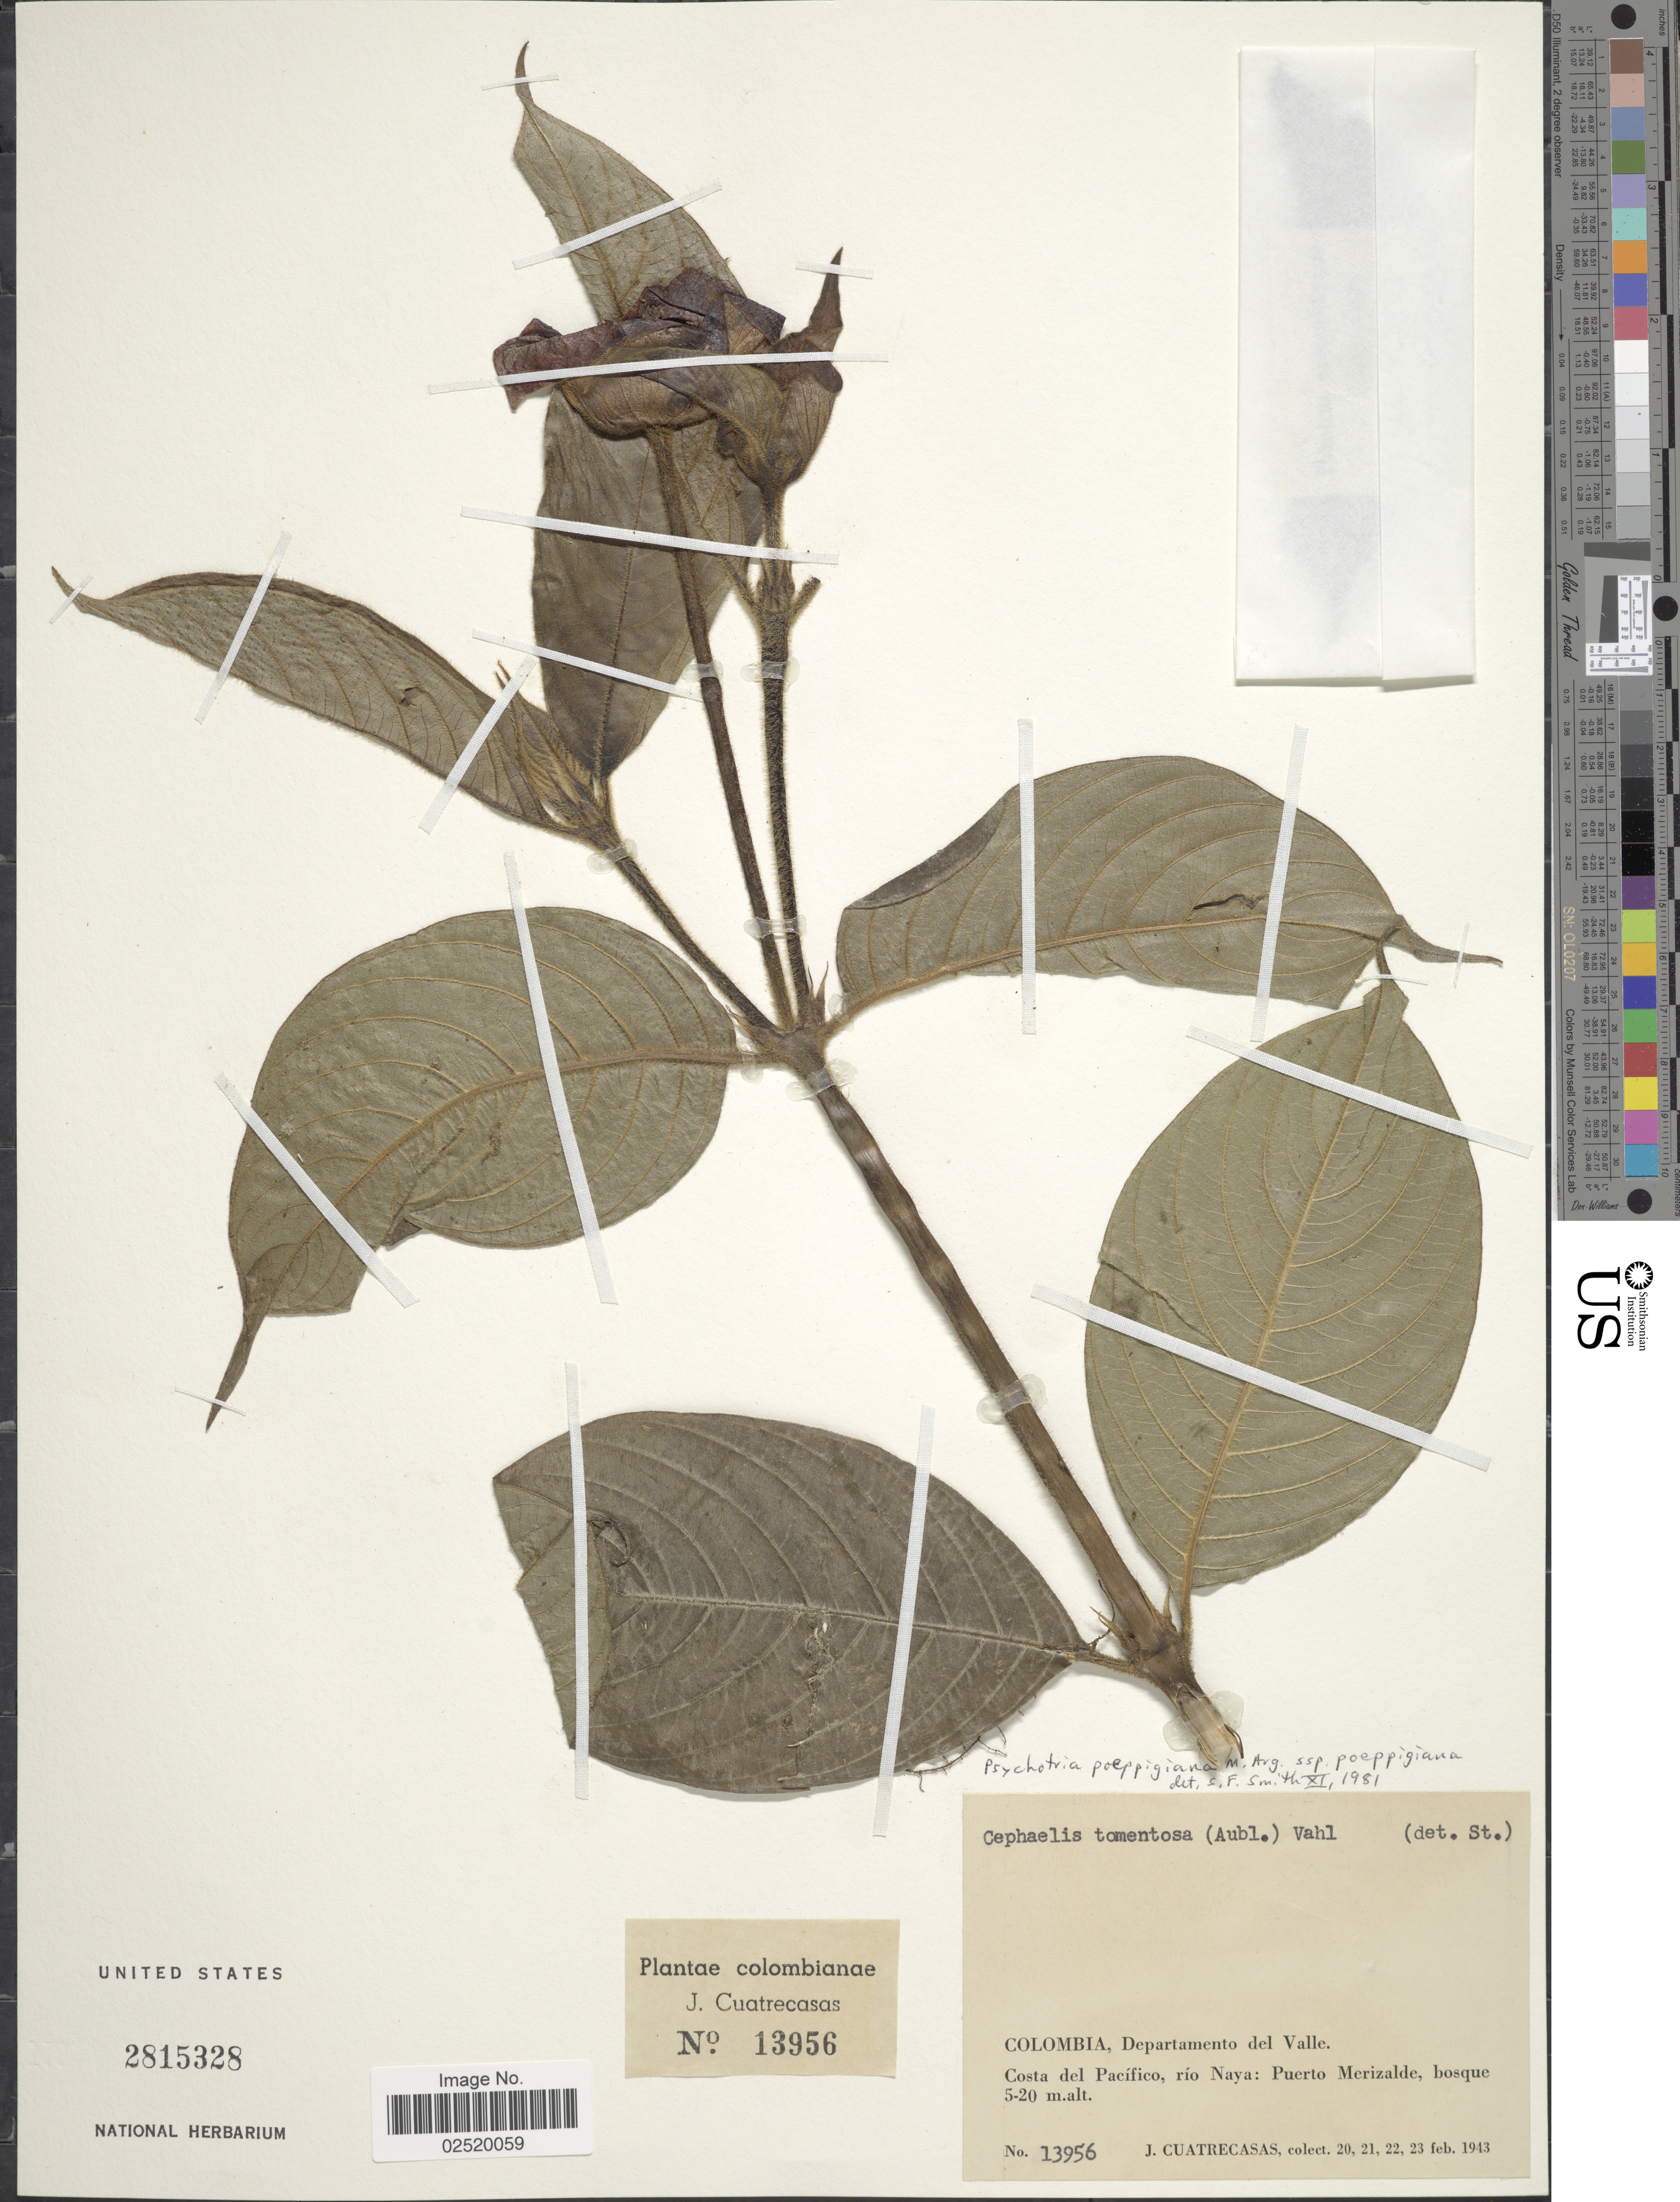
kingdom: Plantae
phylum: Tracheophyta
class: Magnoliopsida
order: Gentianales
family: Rubiaceae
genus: Psychotria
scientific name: Psychotria poeppigiana subsp. poeppigiana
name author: Müll. Arg.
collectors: J. Cuatrecasas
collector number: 13956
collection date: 1943-02-20/1943-02-23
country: Colombia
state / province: Valle del Cauca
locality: Colombia, Departamento del Valle, Costa del Pacifico, rio Naya: Puerto Merizalde, bosque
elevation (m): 5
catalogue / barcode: US 2815328